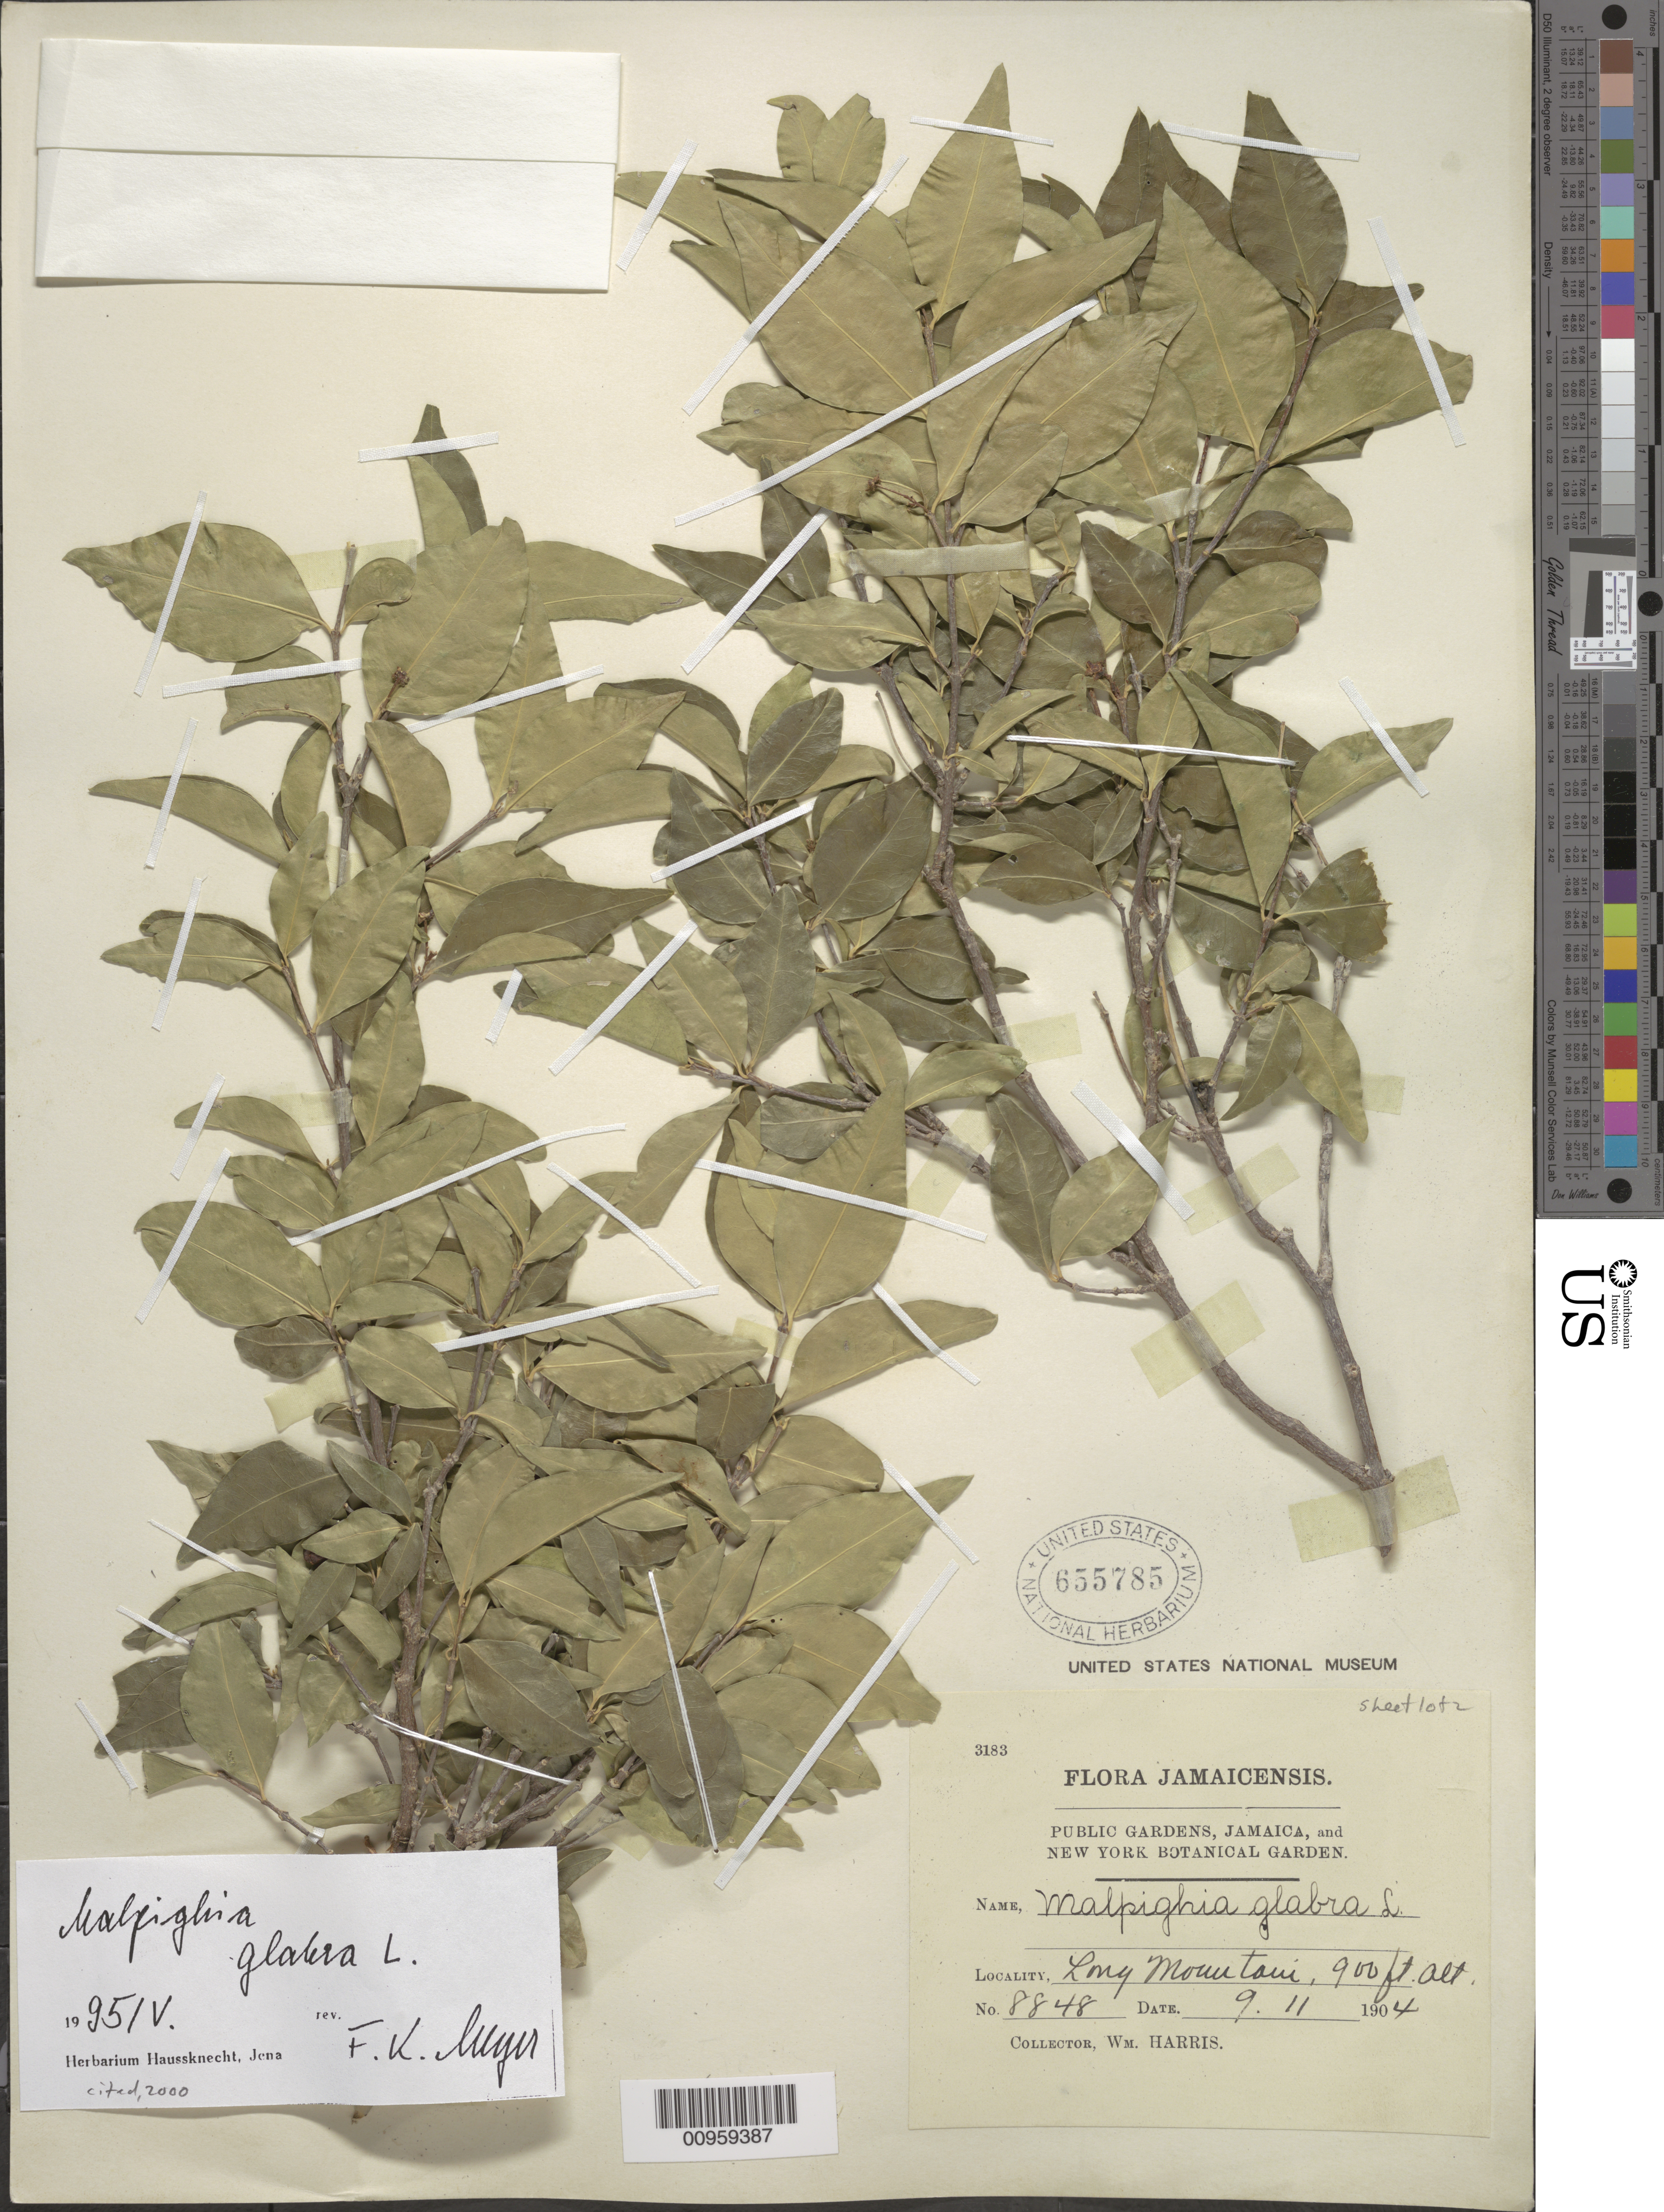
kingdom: Plantae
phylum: Tracheophyta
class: Magnoliopsida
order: Malpighiales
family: Malpighiaceae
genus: Malpighia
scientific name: Malpighia glabra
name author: L.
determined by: Meyer, F. K.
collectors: W. H. Harris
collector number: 8848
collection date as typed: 09 Nov 1904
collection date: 1904-11-09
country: Jamaica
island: Jamaica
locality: Long Mountain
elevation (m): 274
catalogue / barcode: US 655785